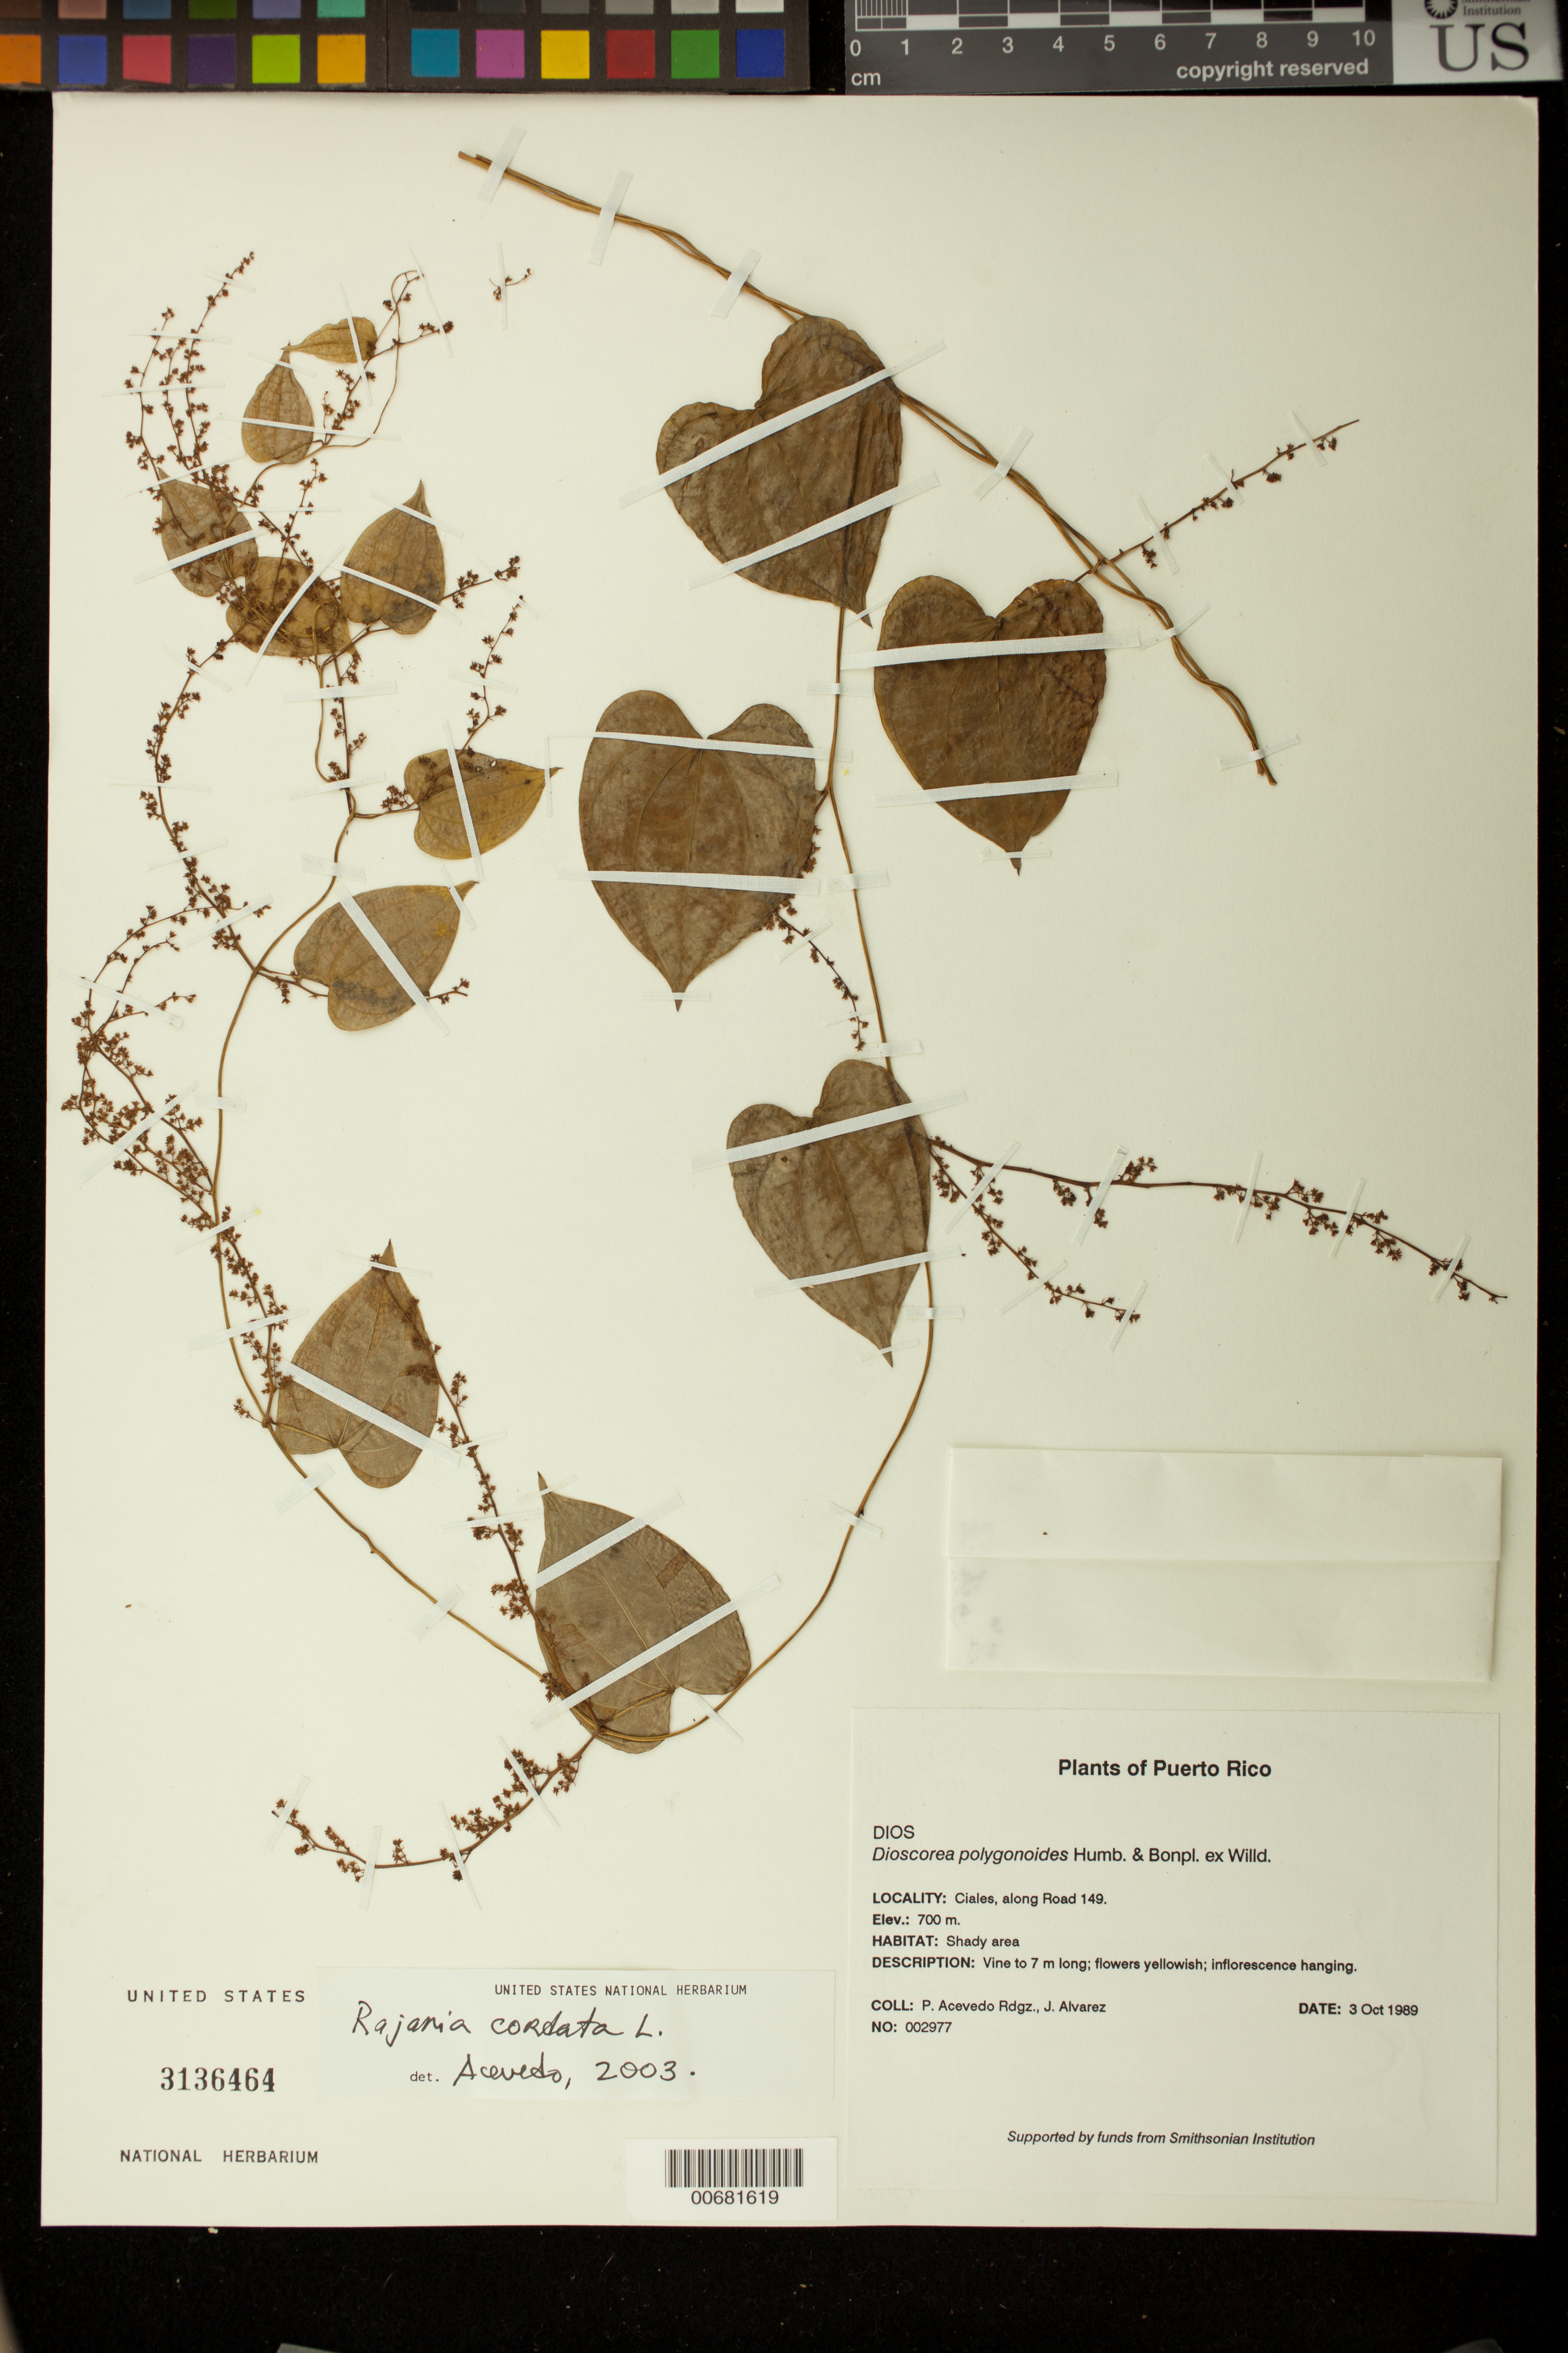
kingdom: Plantae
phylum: Tracheophyta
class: Liliopsida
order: Dioscoreales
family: Dioscoreaceae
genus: Dioscorea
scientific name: Dioscorea cordata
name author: (L.) Raz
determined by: Strong, M. T., (US), Smithsonian Institution - National Museum of Natural History (UNITED STATES)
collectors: P. Acevedo-Rodr. & J. Alvarez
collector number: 2977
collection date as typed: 03 Oct 1989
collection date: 1989-10-03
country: Puerto Rico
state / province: Ciales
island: Puerto Rico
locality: Ciales; along Road 149.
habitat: Shady area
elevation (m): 700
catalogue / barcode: US 3136464